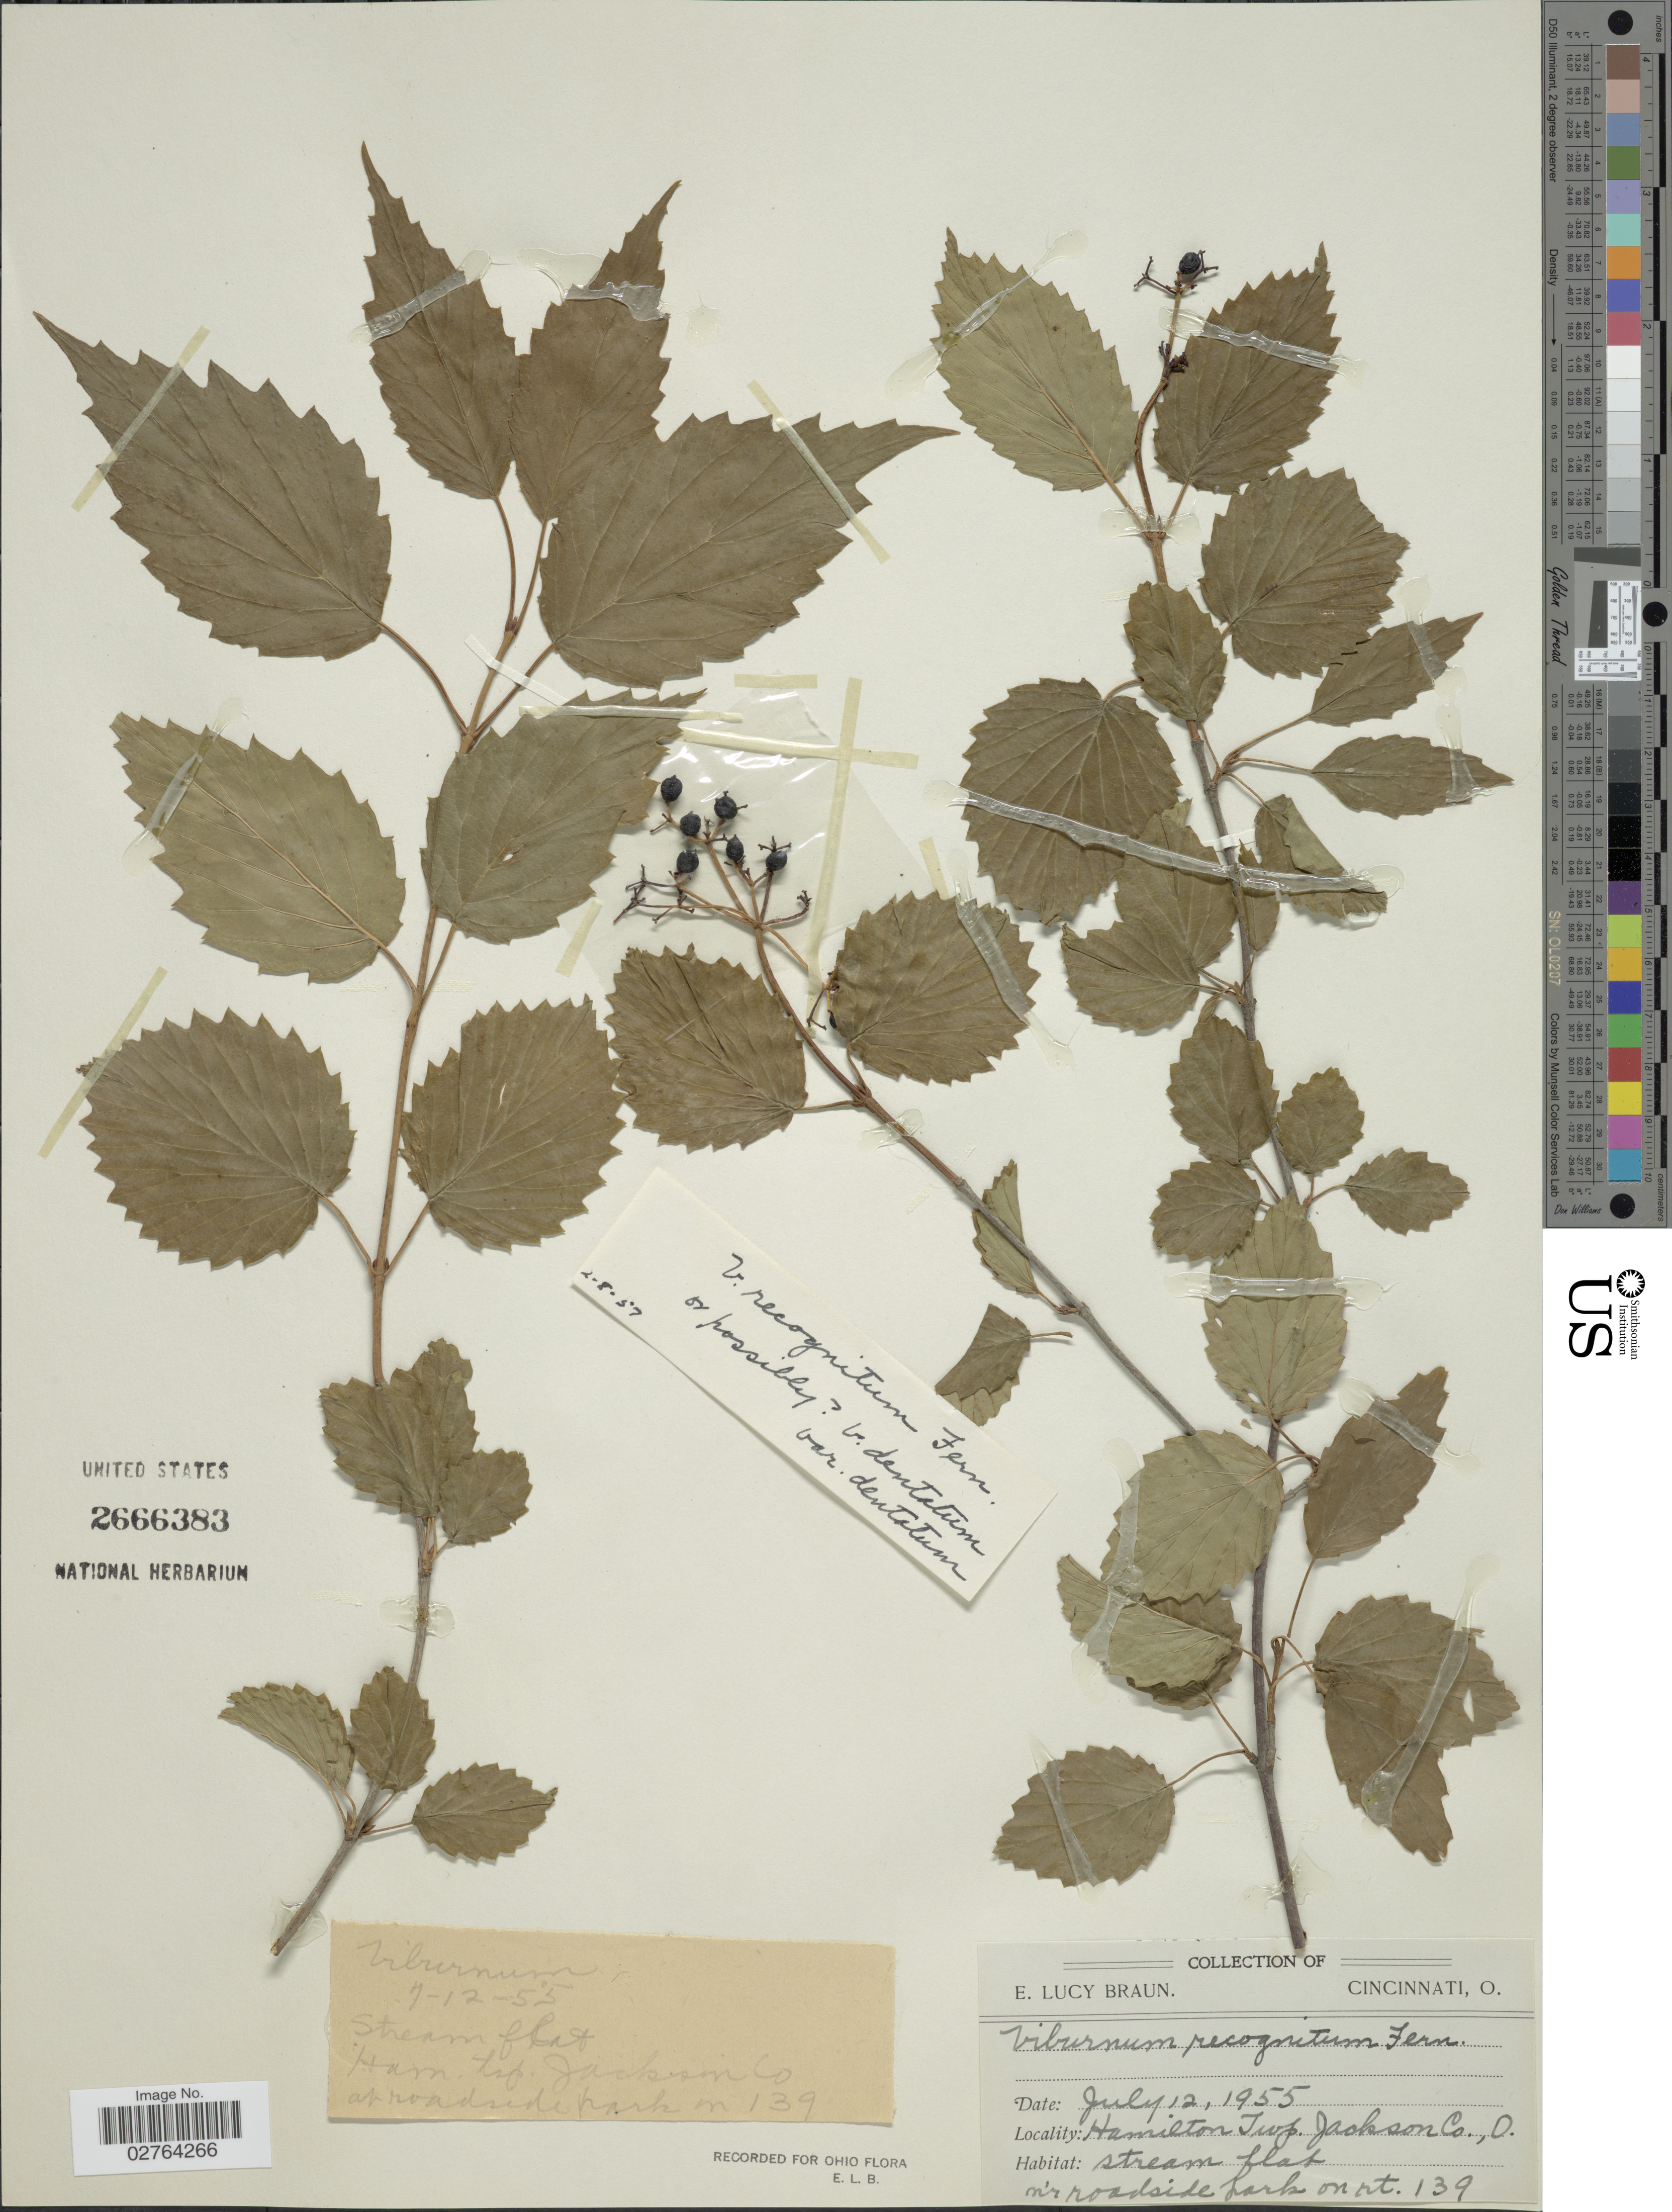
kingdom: Plantae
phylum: Tracheophyta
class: Magnoliopsida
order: Dipsacales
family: Viburnaceae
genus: Viburnum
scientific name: Viburnum recognitum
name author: Fernald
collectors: E. L. Braun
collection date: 1955-07-12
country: United States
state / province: Ohio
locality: Hamilton Twp. Jackson Co., O., n'r roadside park on rt. 139.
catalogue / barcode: US 2666383